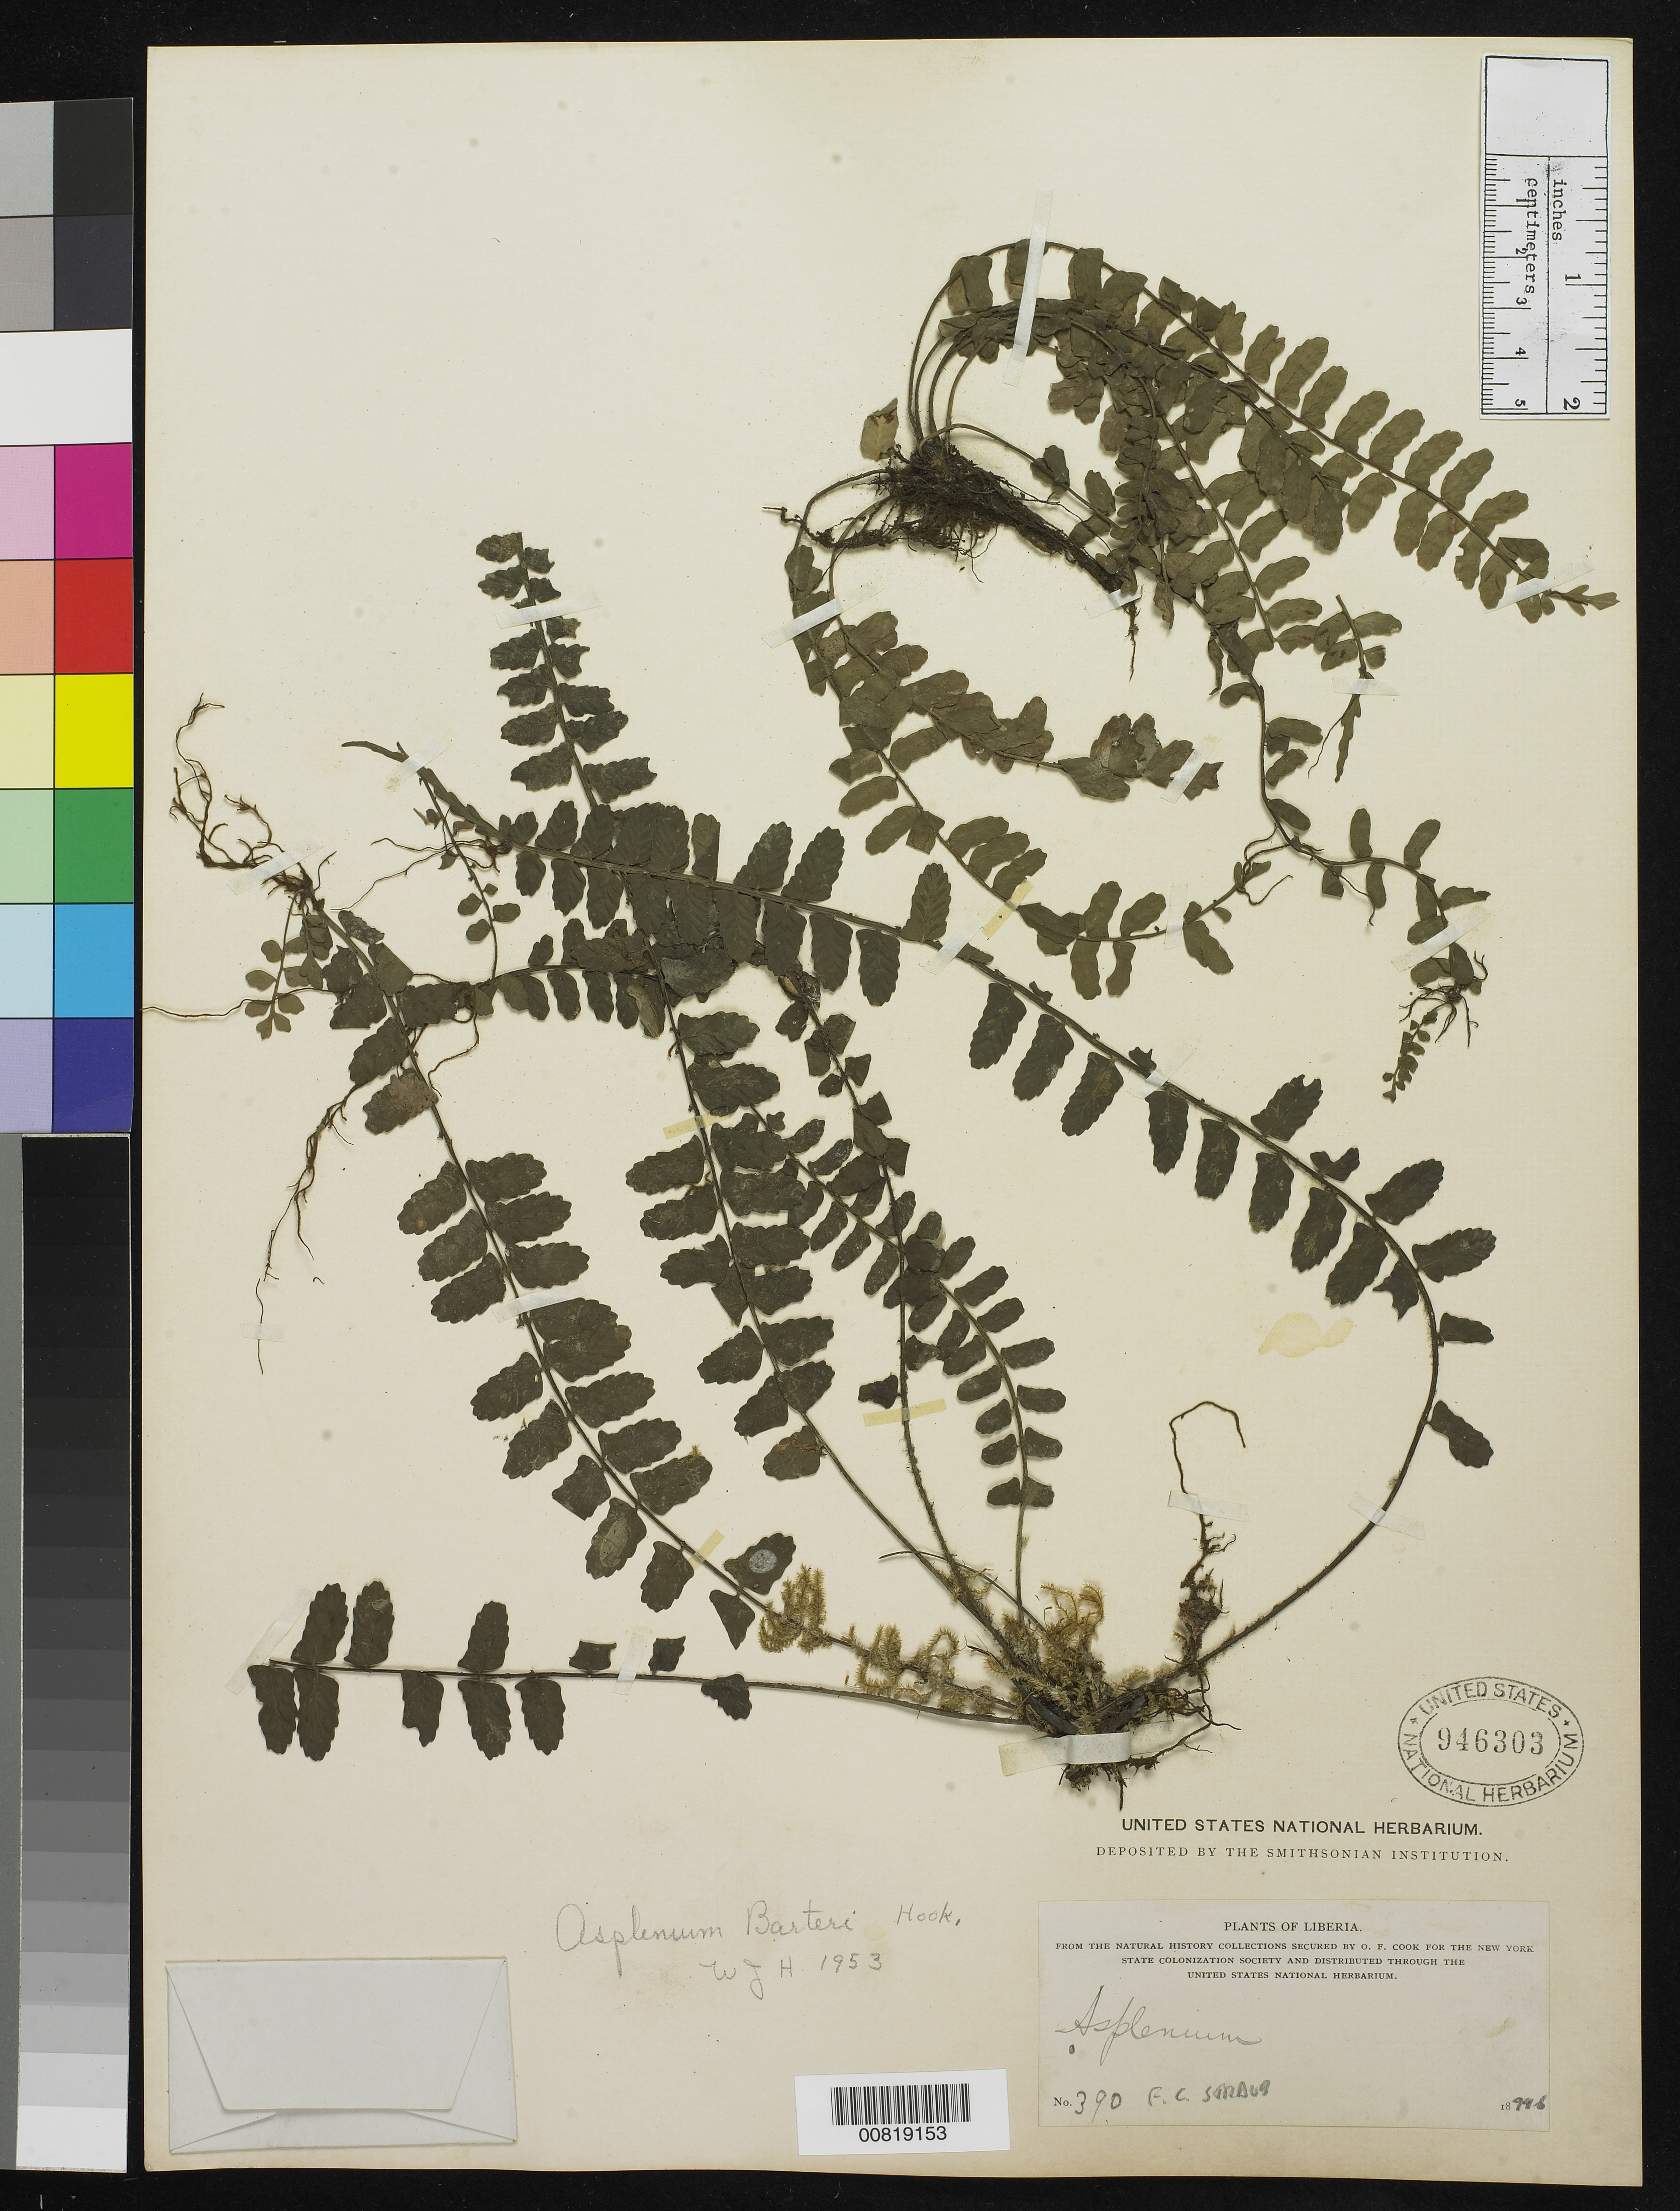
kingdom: Plantae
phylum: Tracheophyta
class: Polypodiopsida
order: Polypodiales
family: Aspleniaceae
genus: Asplenium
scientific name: Asplenium barteri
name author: Hook.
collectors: F. Straub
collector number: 390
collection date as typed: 1894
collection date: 1894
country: Liberia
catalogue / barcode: US 946303